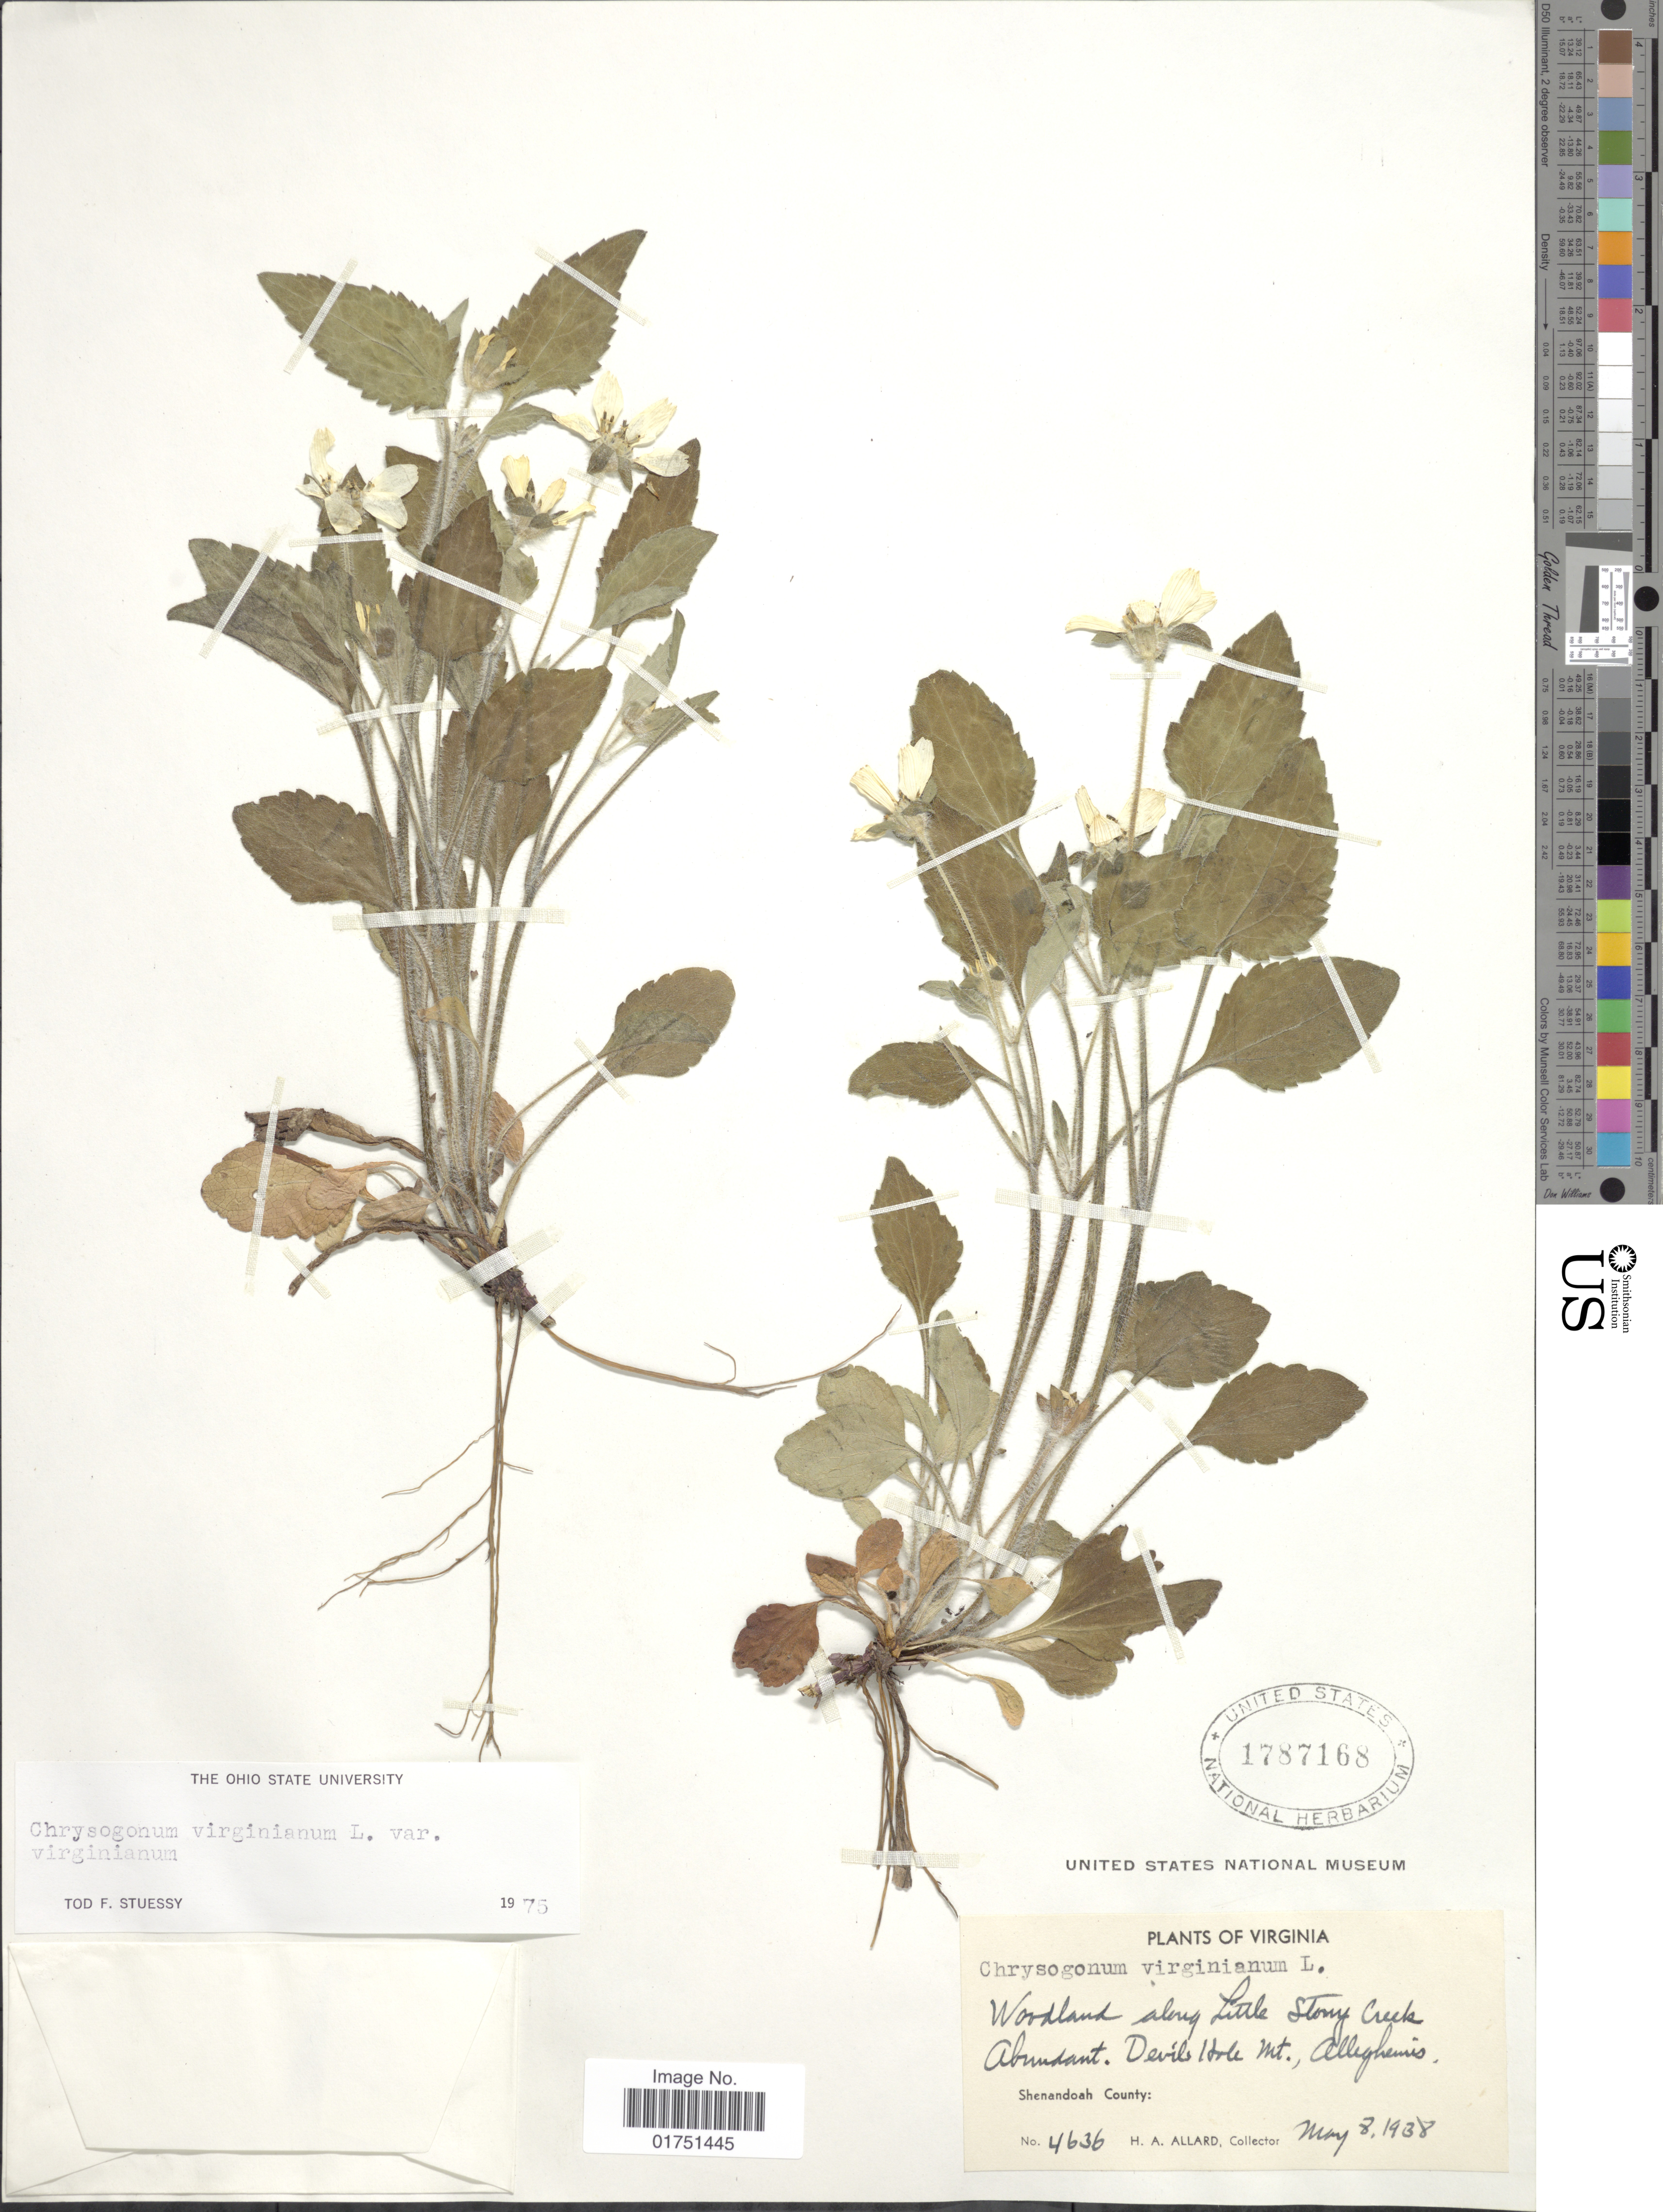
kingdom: Plantae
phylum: Tracheophyta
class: Magnoliopsida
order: Asterales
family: Asteraceae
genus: Chrysogonum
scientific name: Chrysogonum virginianum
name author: L.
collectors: H. A. Allard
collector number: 4636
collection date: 1938-05-08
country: United States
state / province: Virginia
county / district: Shenandoah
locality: Woodland along Little Stony Creek. Abundant. Devils Hole Mt., Alleghenies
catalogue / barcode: US 1787168